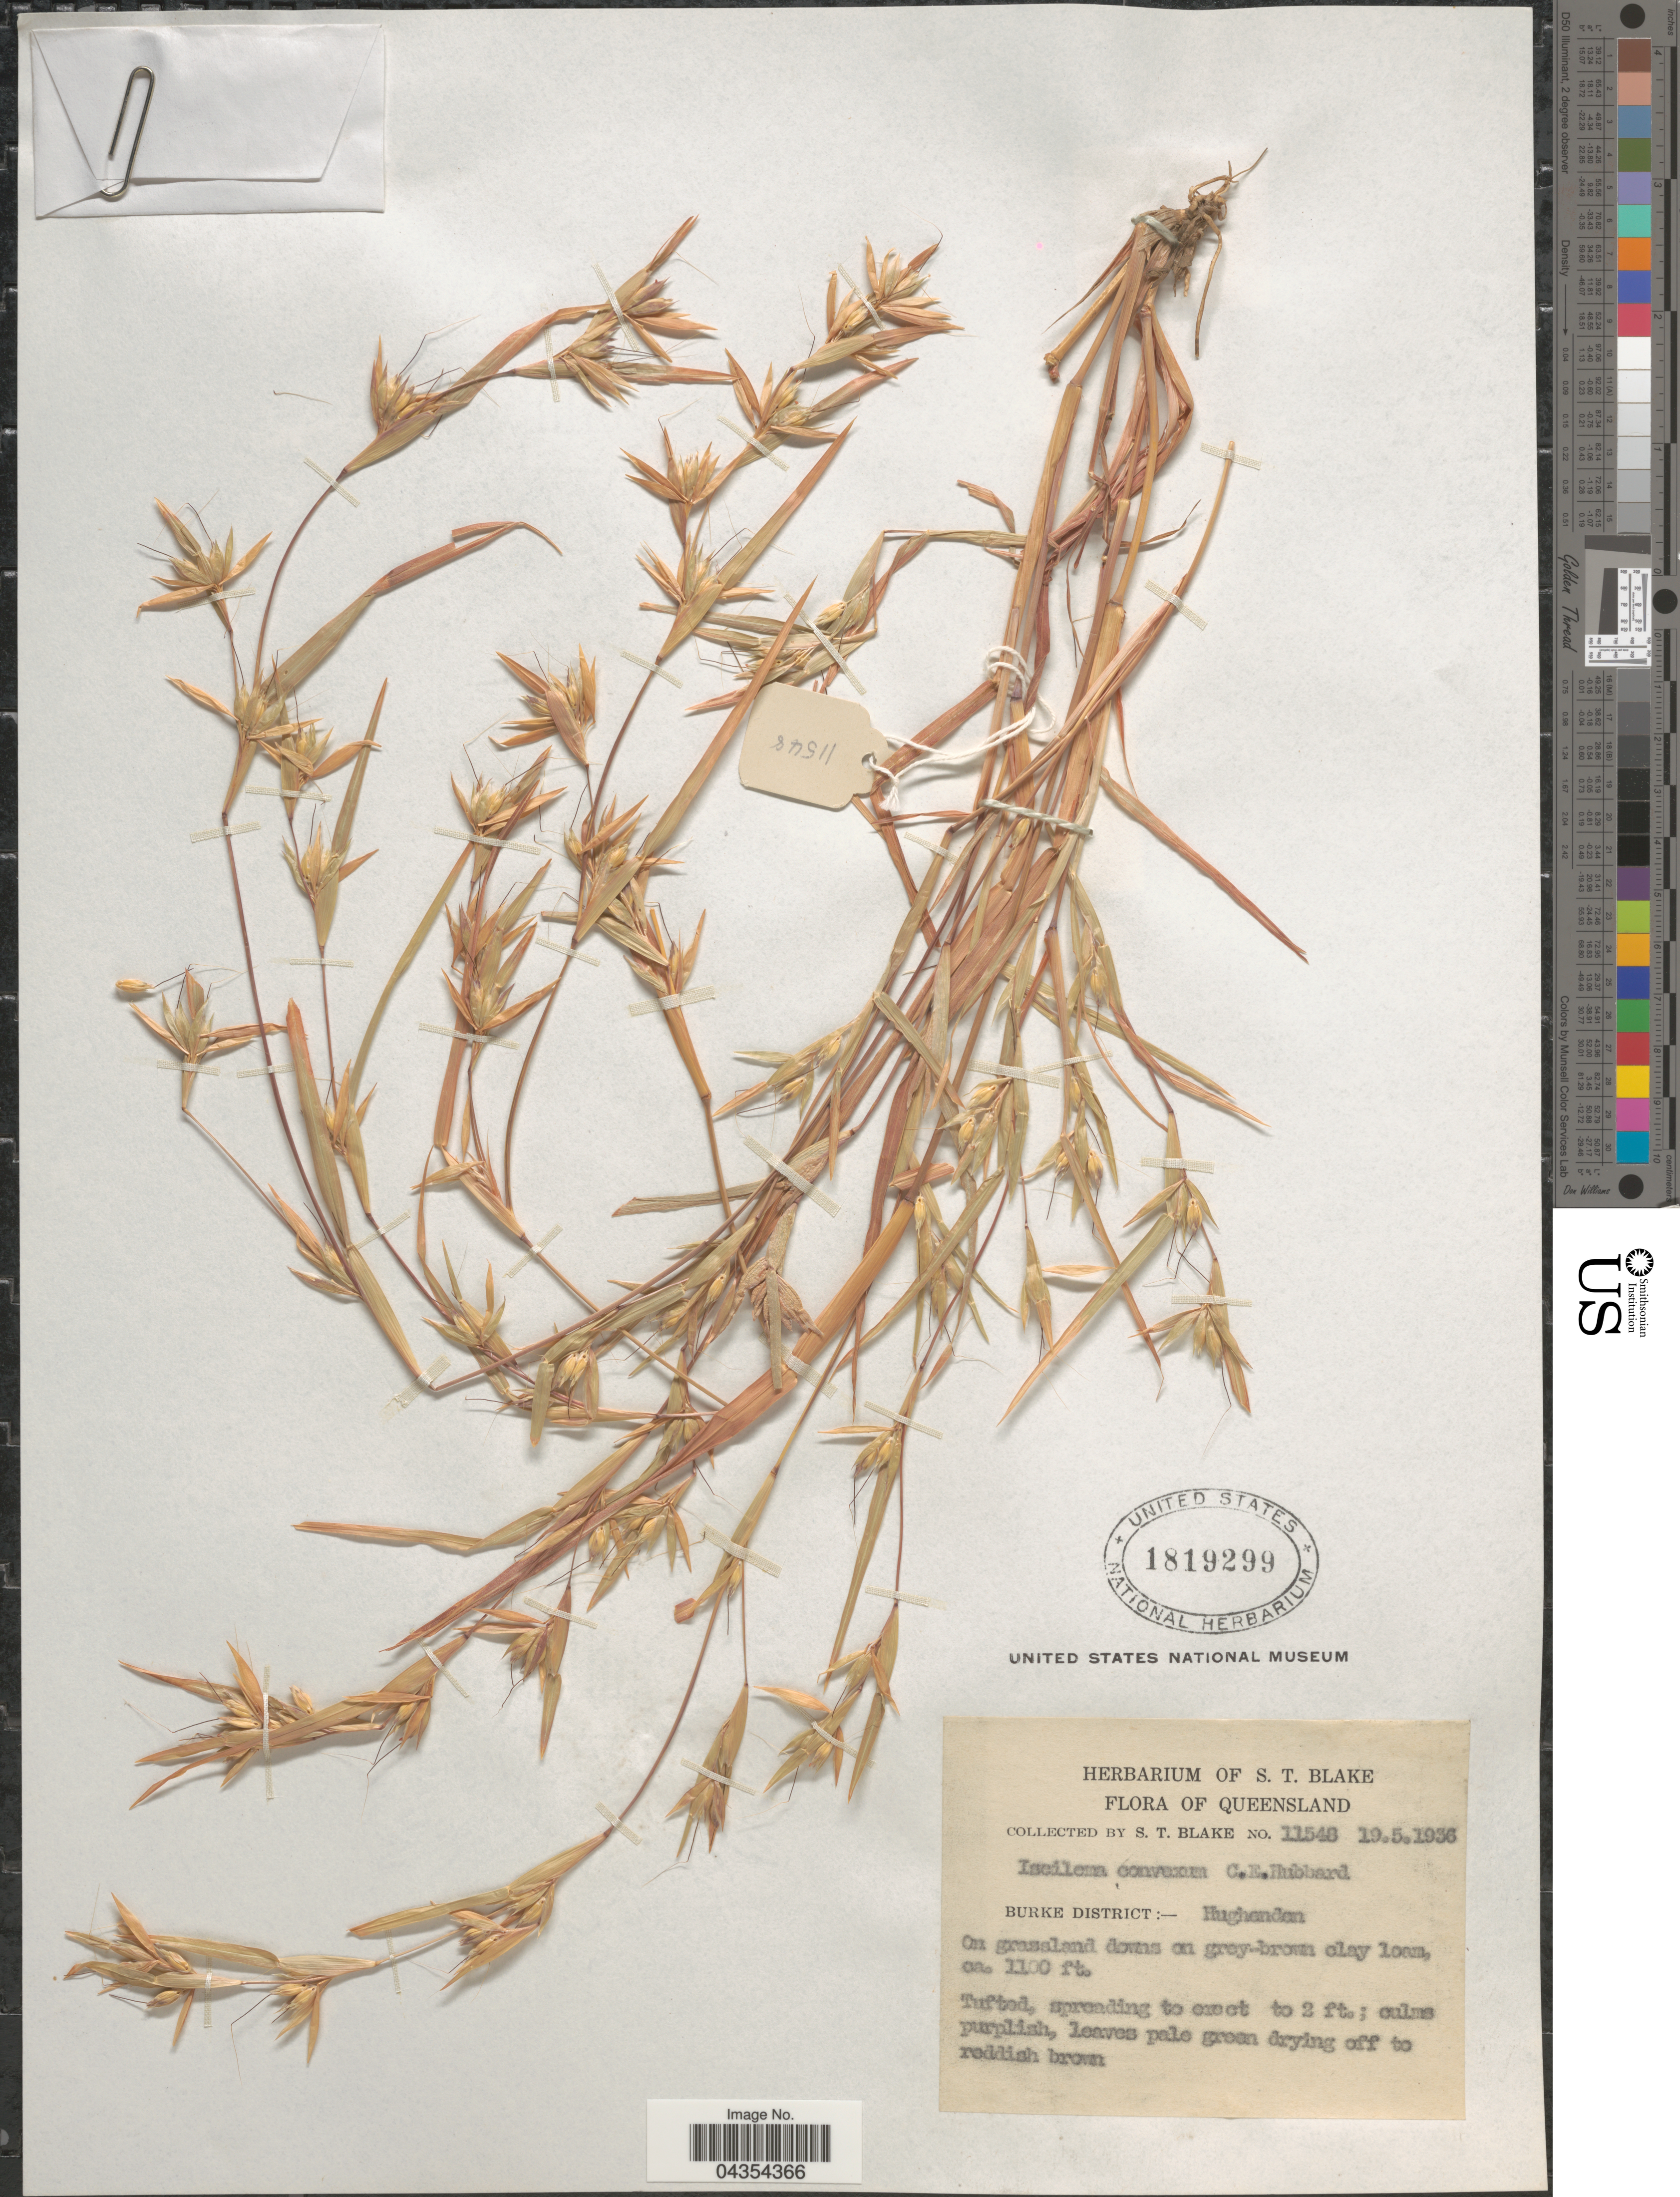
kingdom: Plantae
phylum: Tracheophyta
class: Liliopsida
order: Poales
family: Poaceae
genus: Iseilema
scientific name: Iseilema convexum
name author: C. E. Hubb.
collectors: S. T. Blake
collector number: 11548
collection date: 1936-05-19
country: Australia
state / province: Queensland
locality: Burke District:- Hughenden.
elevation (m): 335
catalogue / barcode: US 1819299